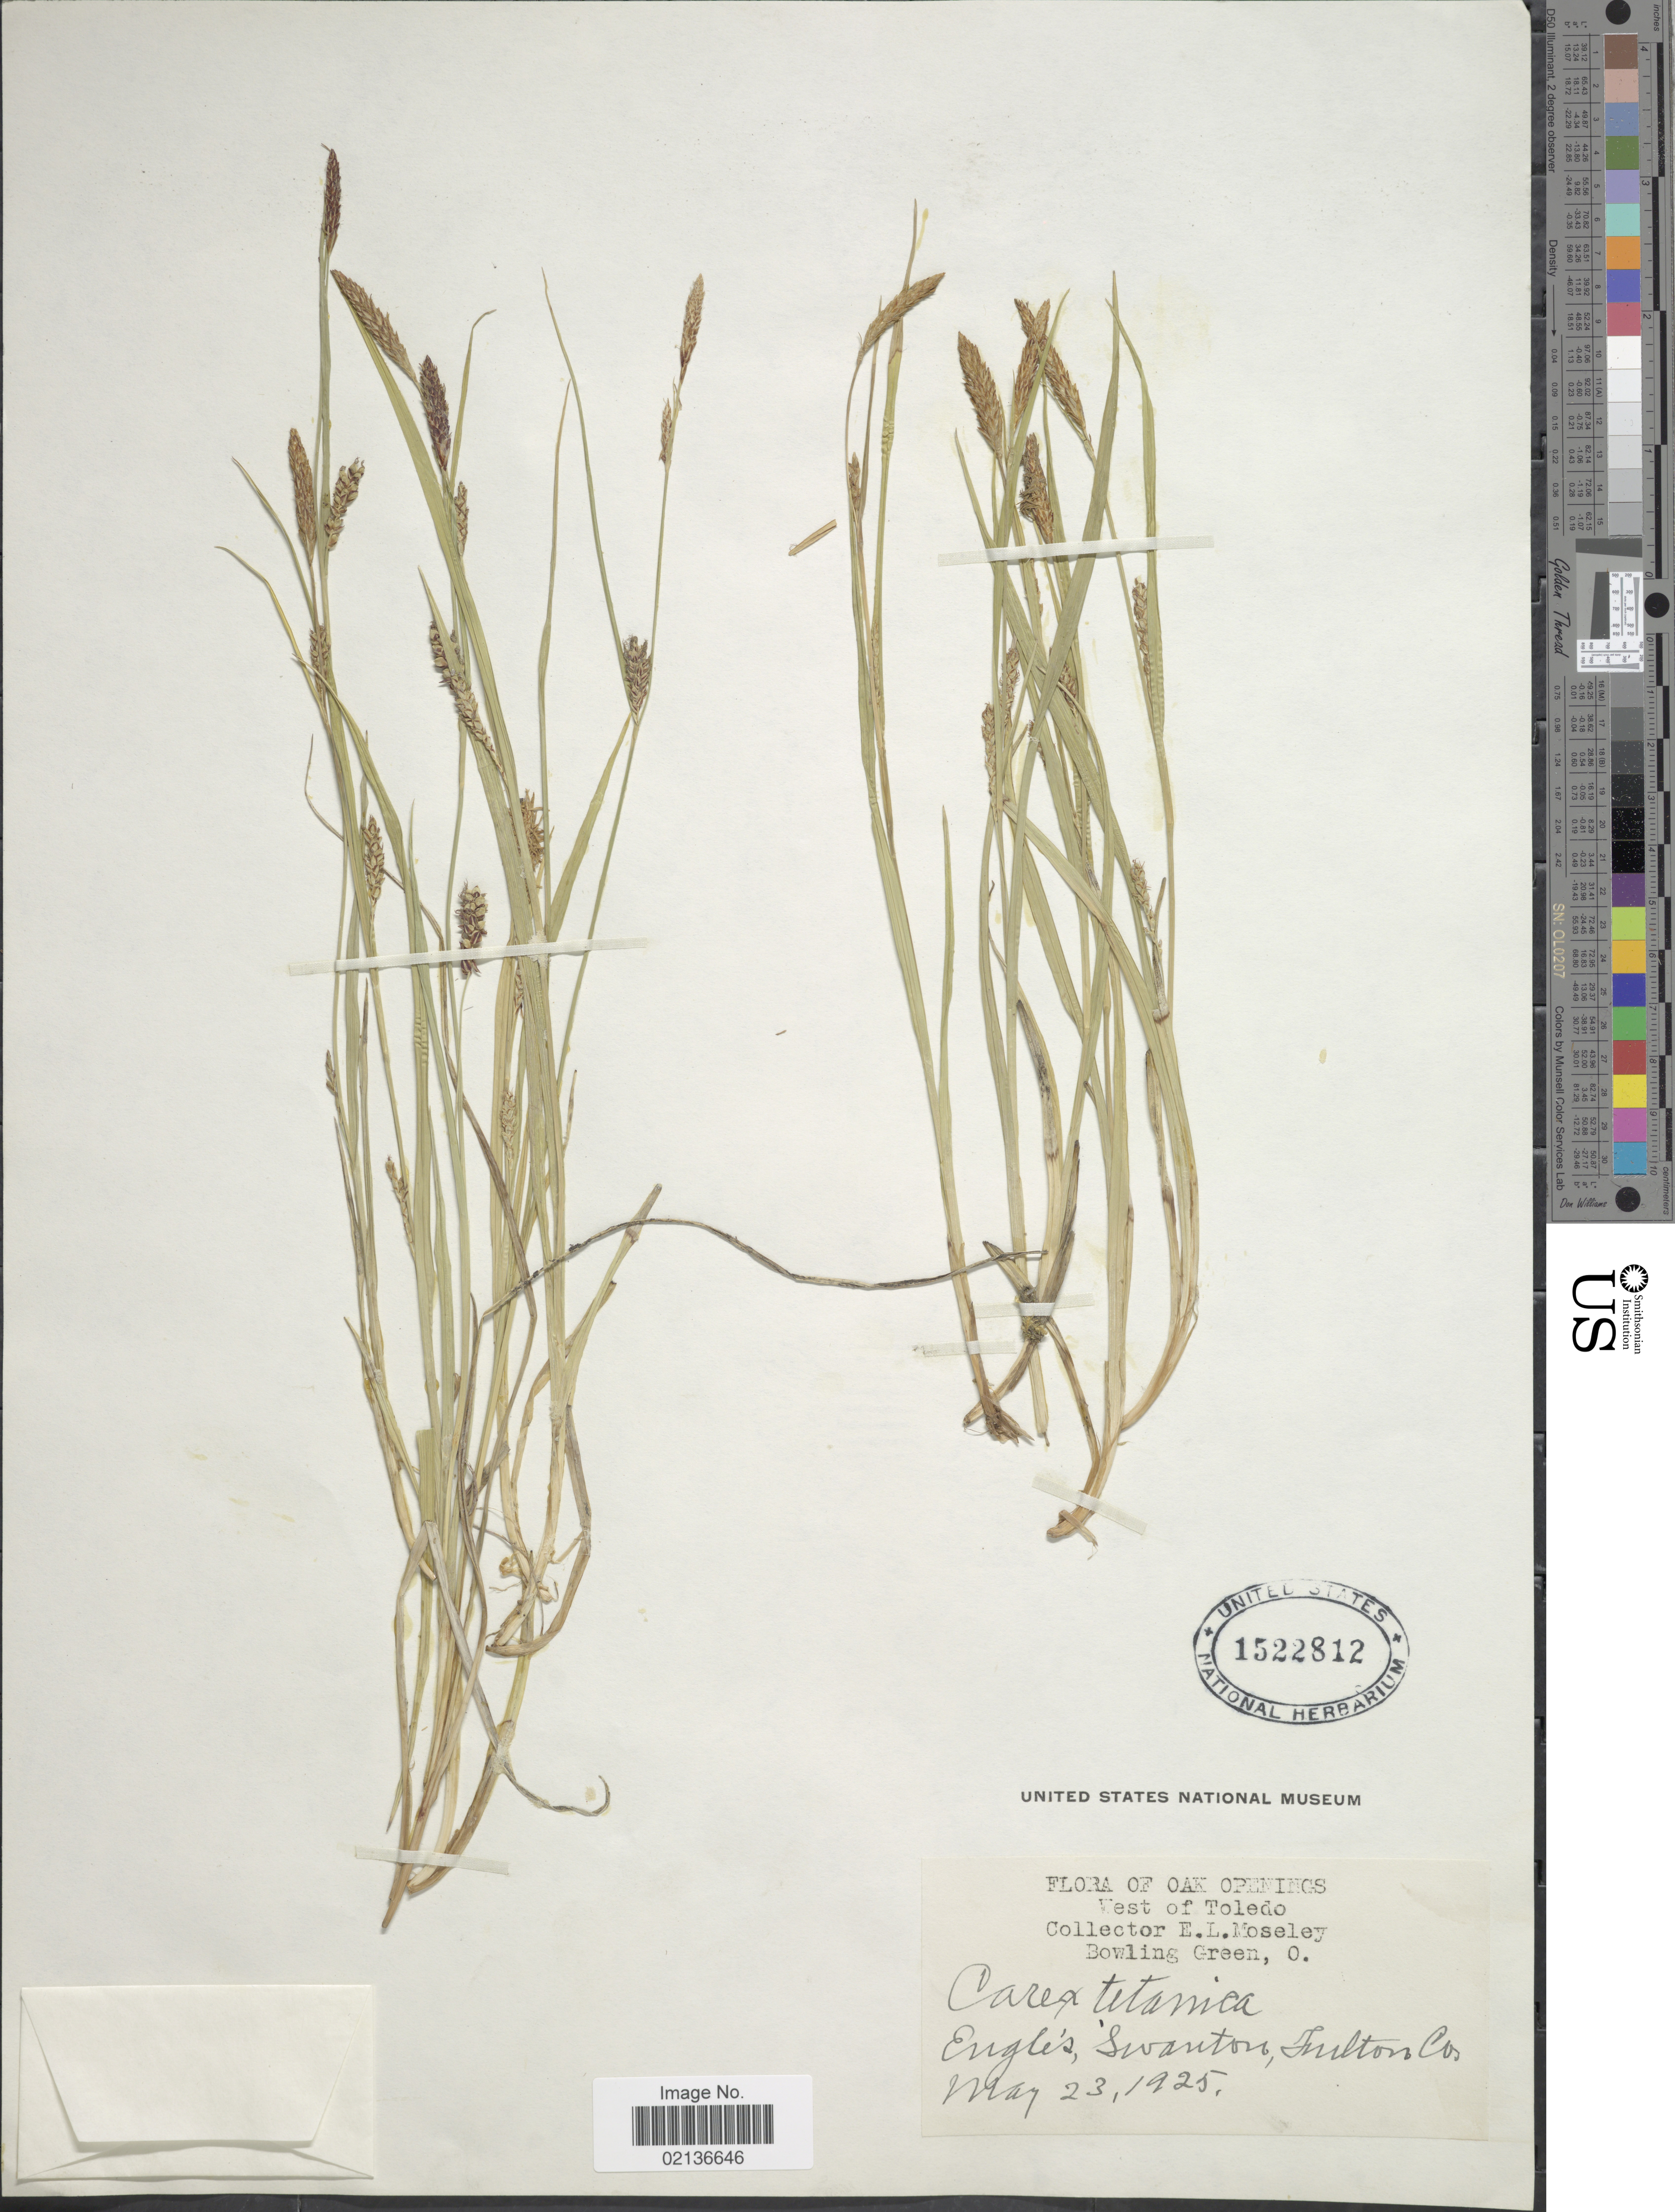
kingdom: Plantae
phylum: Tracheophyta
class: Liliopsida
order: Poales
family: Cyperaceae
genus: Carex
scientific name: Carex tetanica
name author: Schkuhr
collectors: E. Moseley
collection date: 1925-05-23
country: United States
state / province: Ohio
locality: Oak Openings, West of Toledo, Engle's Swanton, Fulton Co.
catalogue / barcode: US 1522812